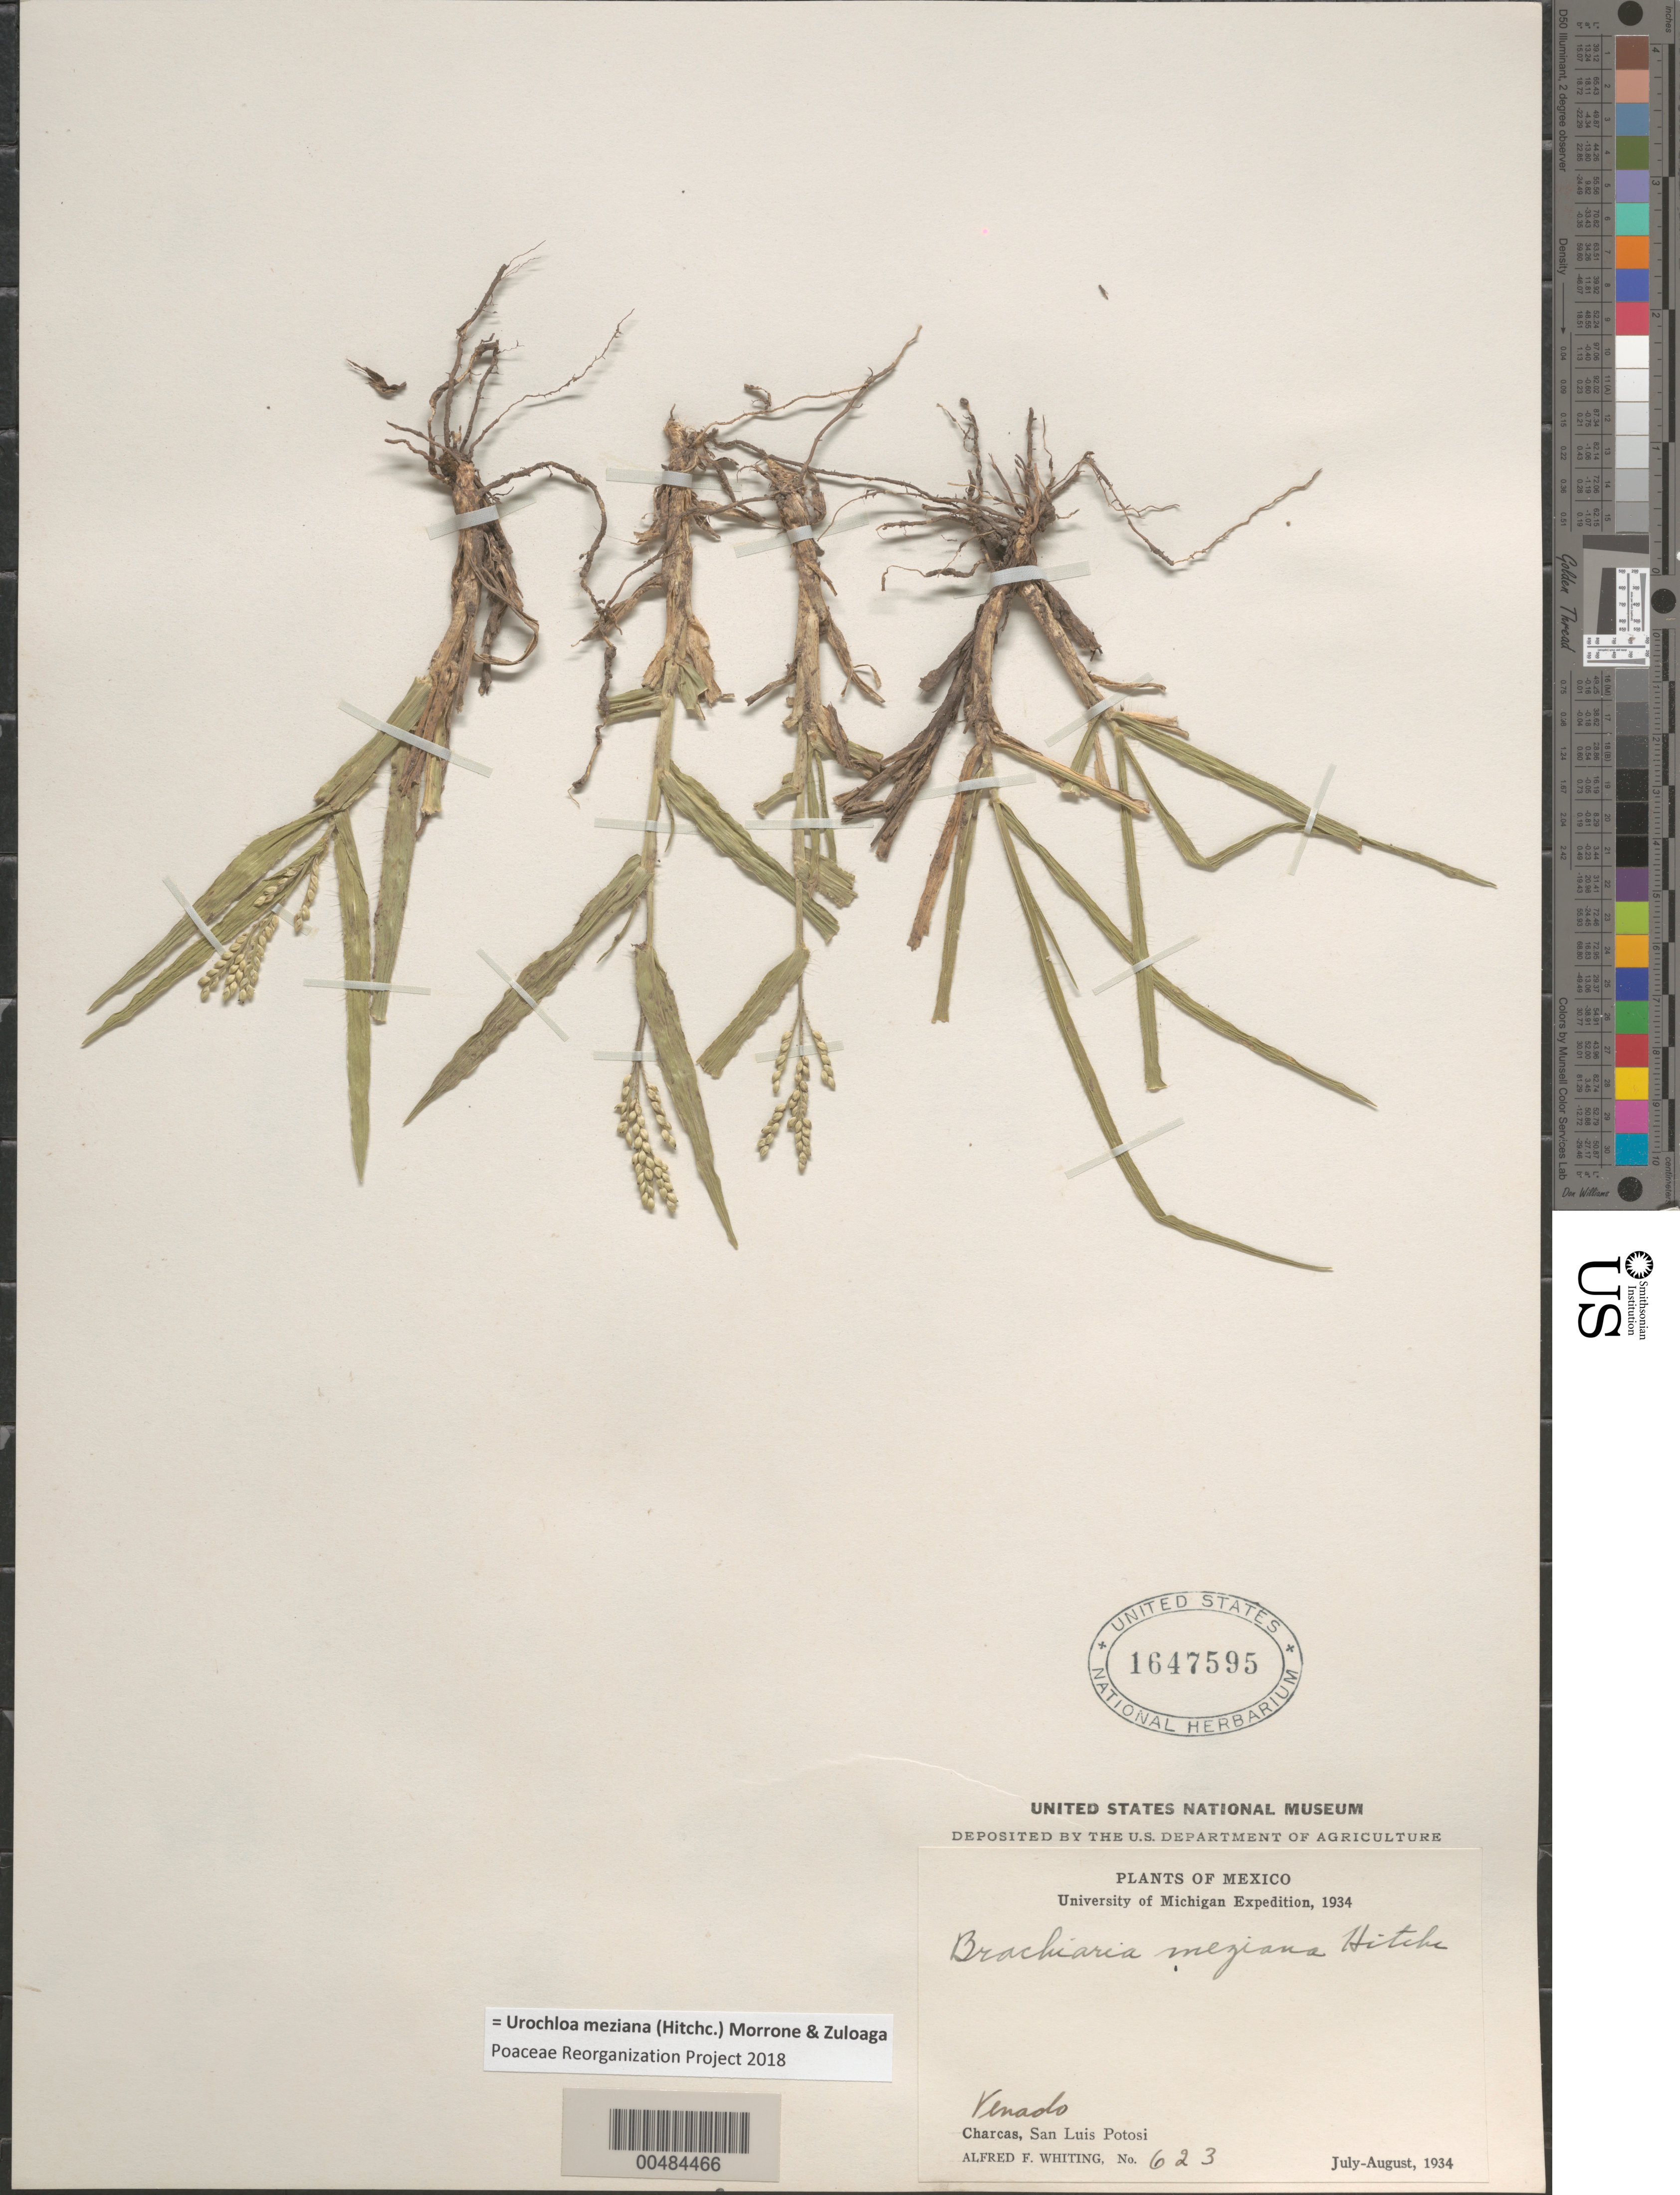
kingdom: Plantae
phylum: Tracheophyta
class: Liliopsida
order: Poales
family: Poaceae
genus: Brachiaria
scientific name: Brachiaria meziana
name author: Hitchc.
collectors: A. F. Whiting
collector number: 623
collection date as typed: Jul 1934 to Aug 1934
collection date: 1934-07/1934-08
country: Mexico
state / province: San Luis Potosi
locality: Charcas, Venado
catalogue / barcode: US 1647595